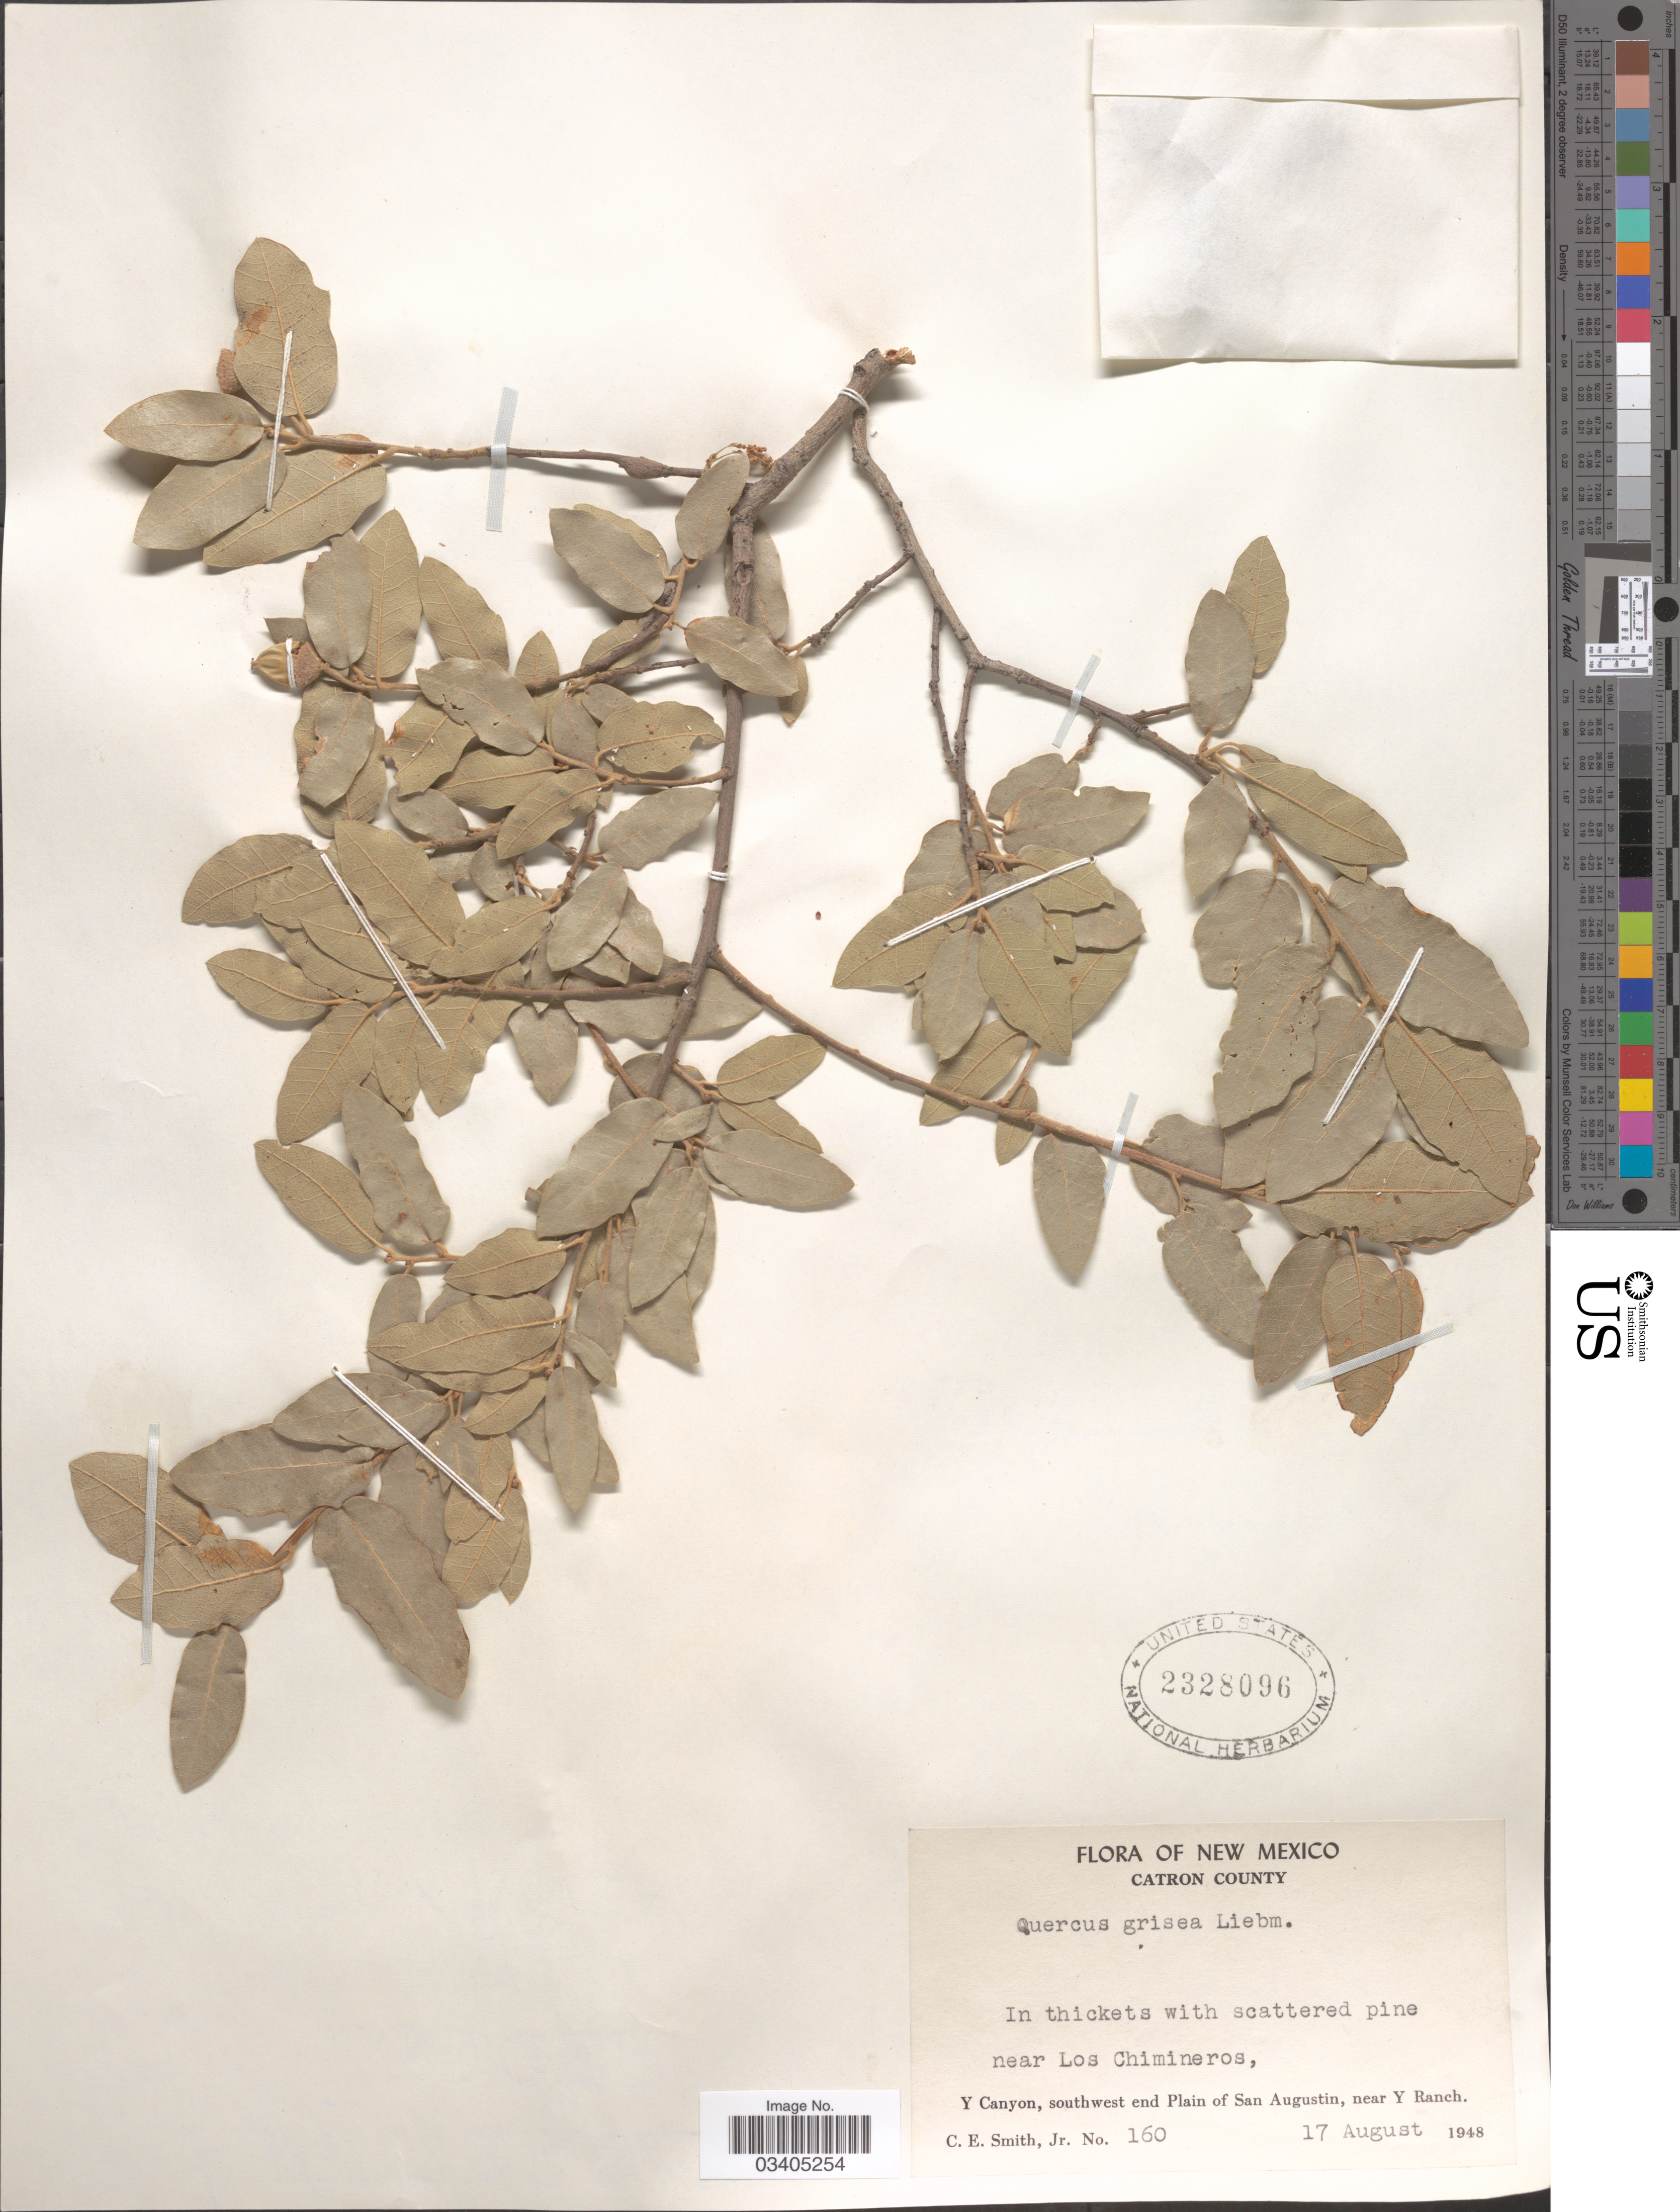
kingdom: Plantae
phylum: Tracheophyta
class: Magnoliopsida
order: Fagales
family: Fagaceae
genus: Quercus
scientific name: Quercus grisea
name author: Liebm.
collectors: C. E. Smith Jr.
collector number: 160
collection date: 1948-08-17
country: United States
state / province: New Mexico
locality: Catron County. Near Los Chimineros, Y Canyon, southwest end Plain of San Augustin, near Y ranch.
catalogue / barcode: US 2328096